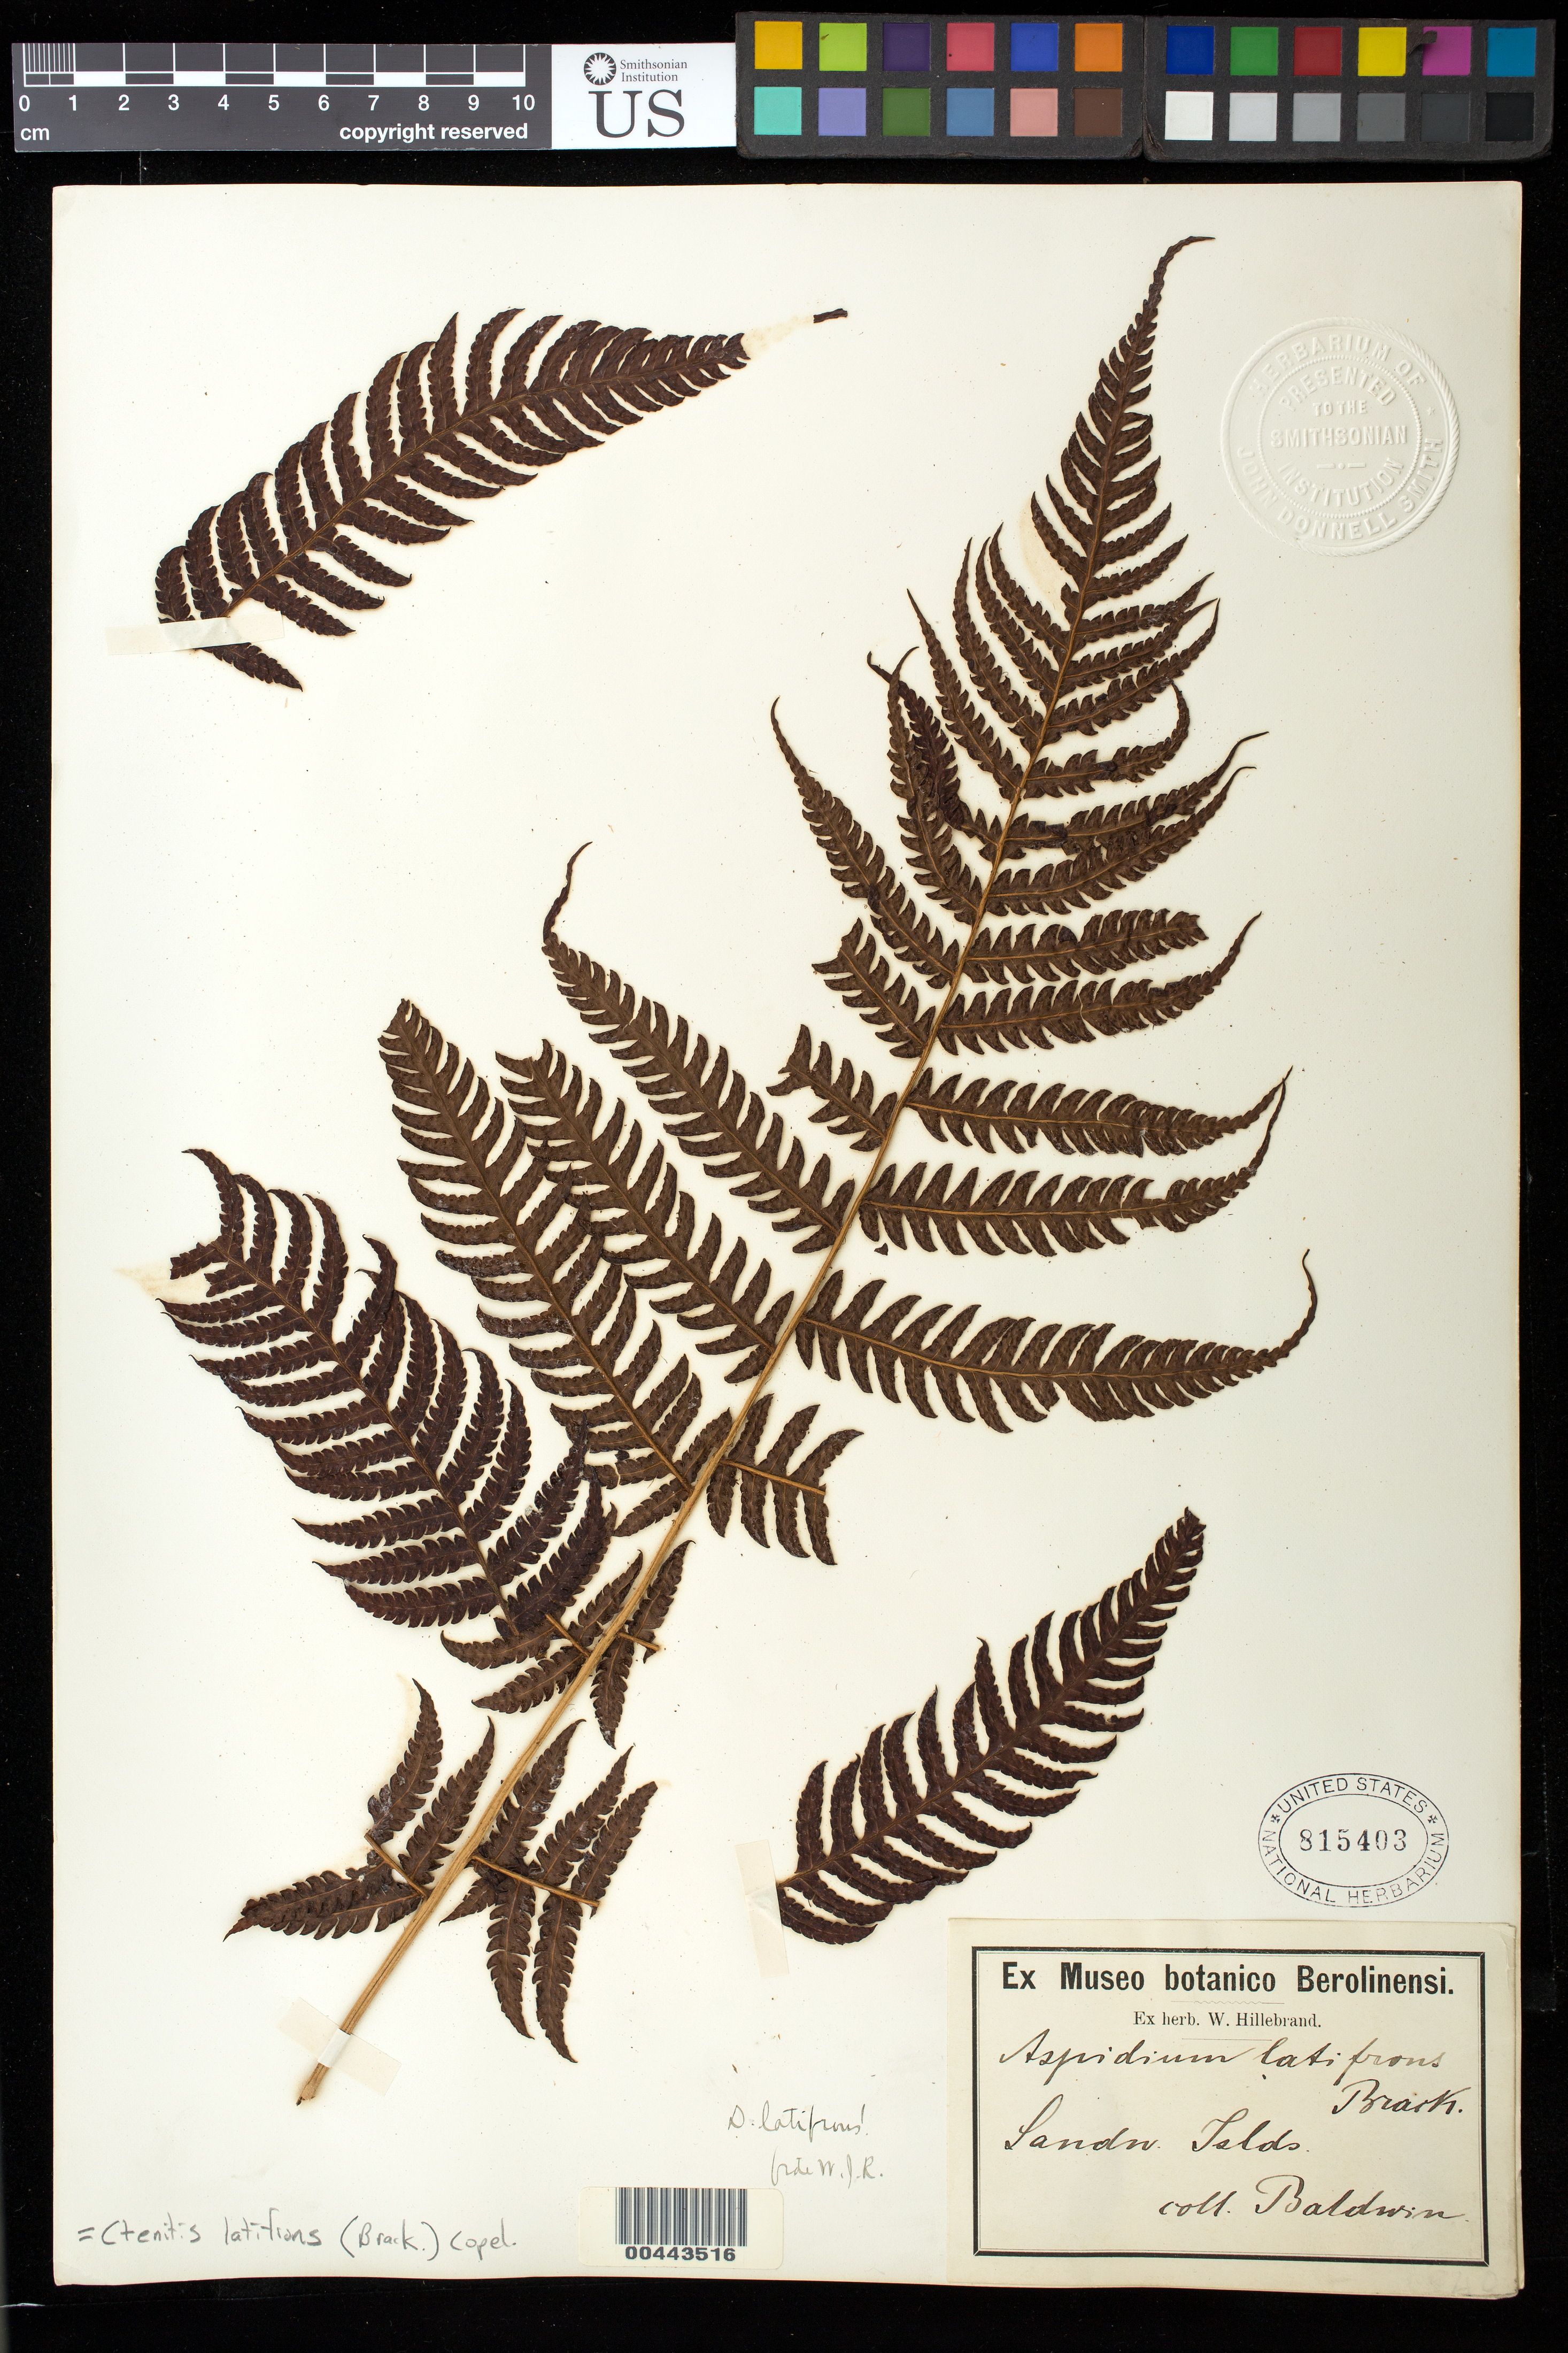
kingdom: Plantae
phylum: Tracheophyta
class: Polypodiopsida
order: Polypodiales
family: Dryopteridaceae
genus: Ctenitis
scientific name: Ctenitis latifrons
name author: (Brack.) Copel.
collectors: -. Baldwin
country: United States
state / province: Hawaii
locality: Sandw. Islds.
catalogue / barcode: US 815403